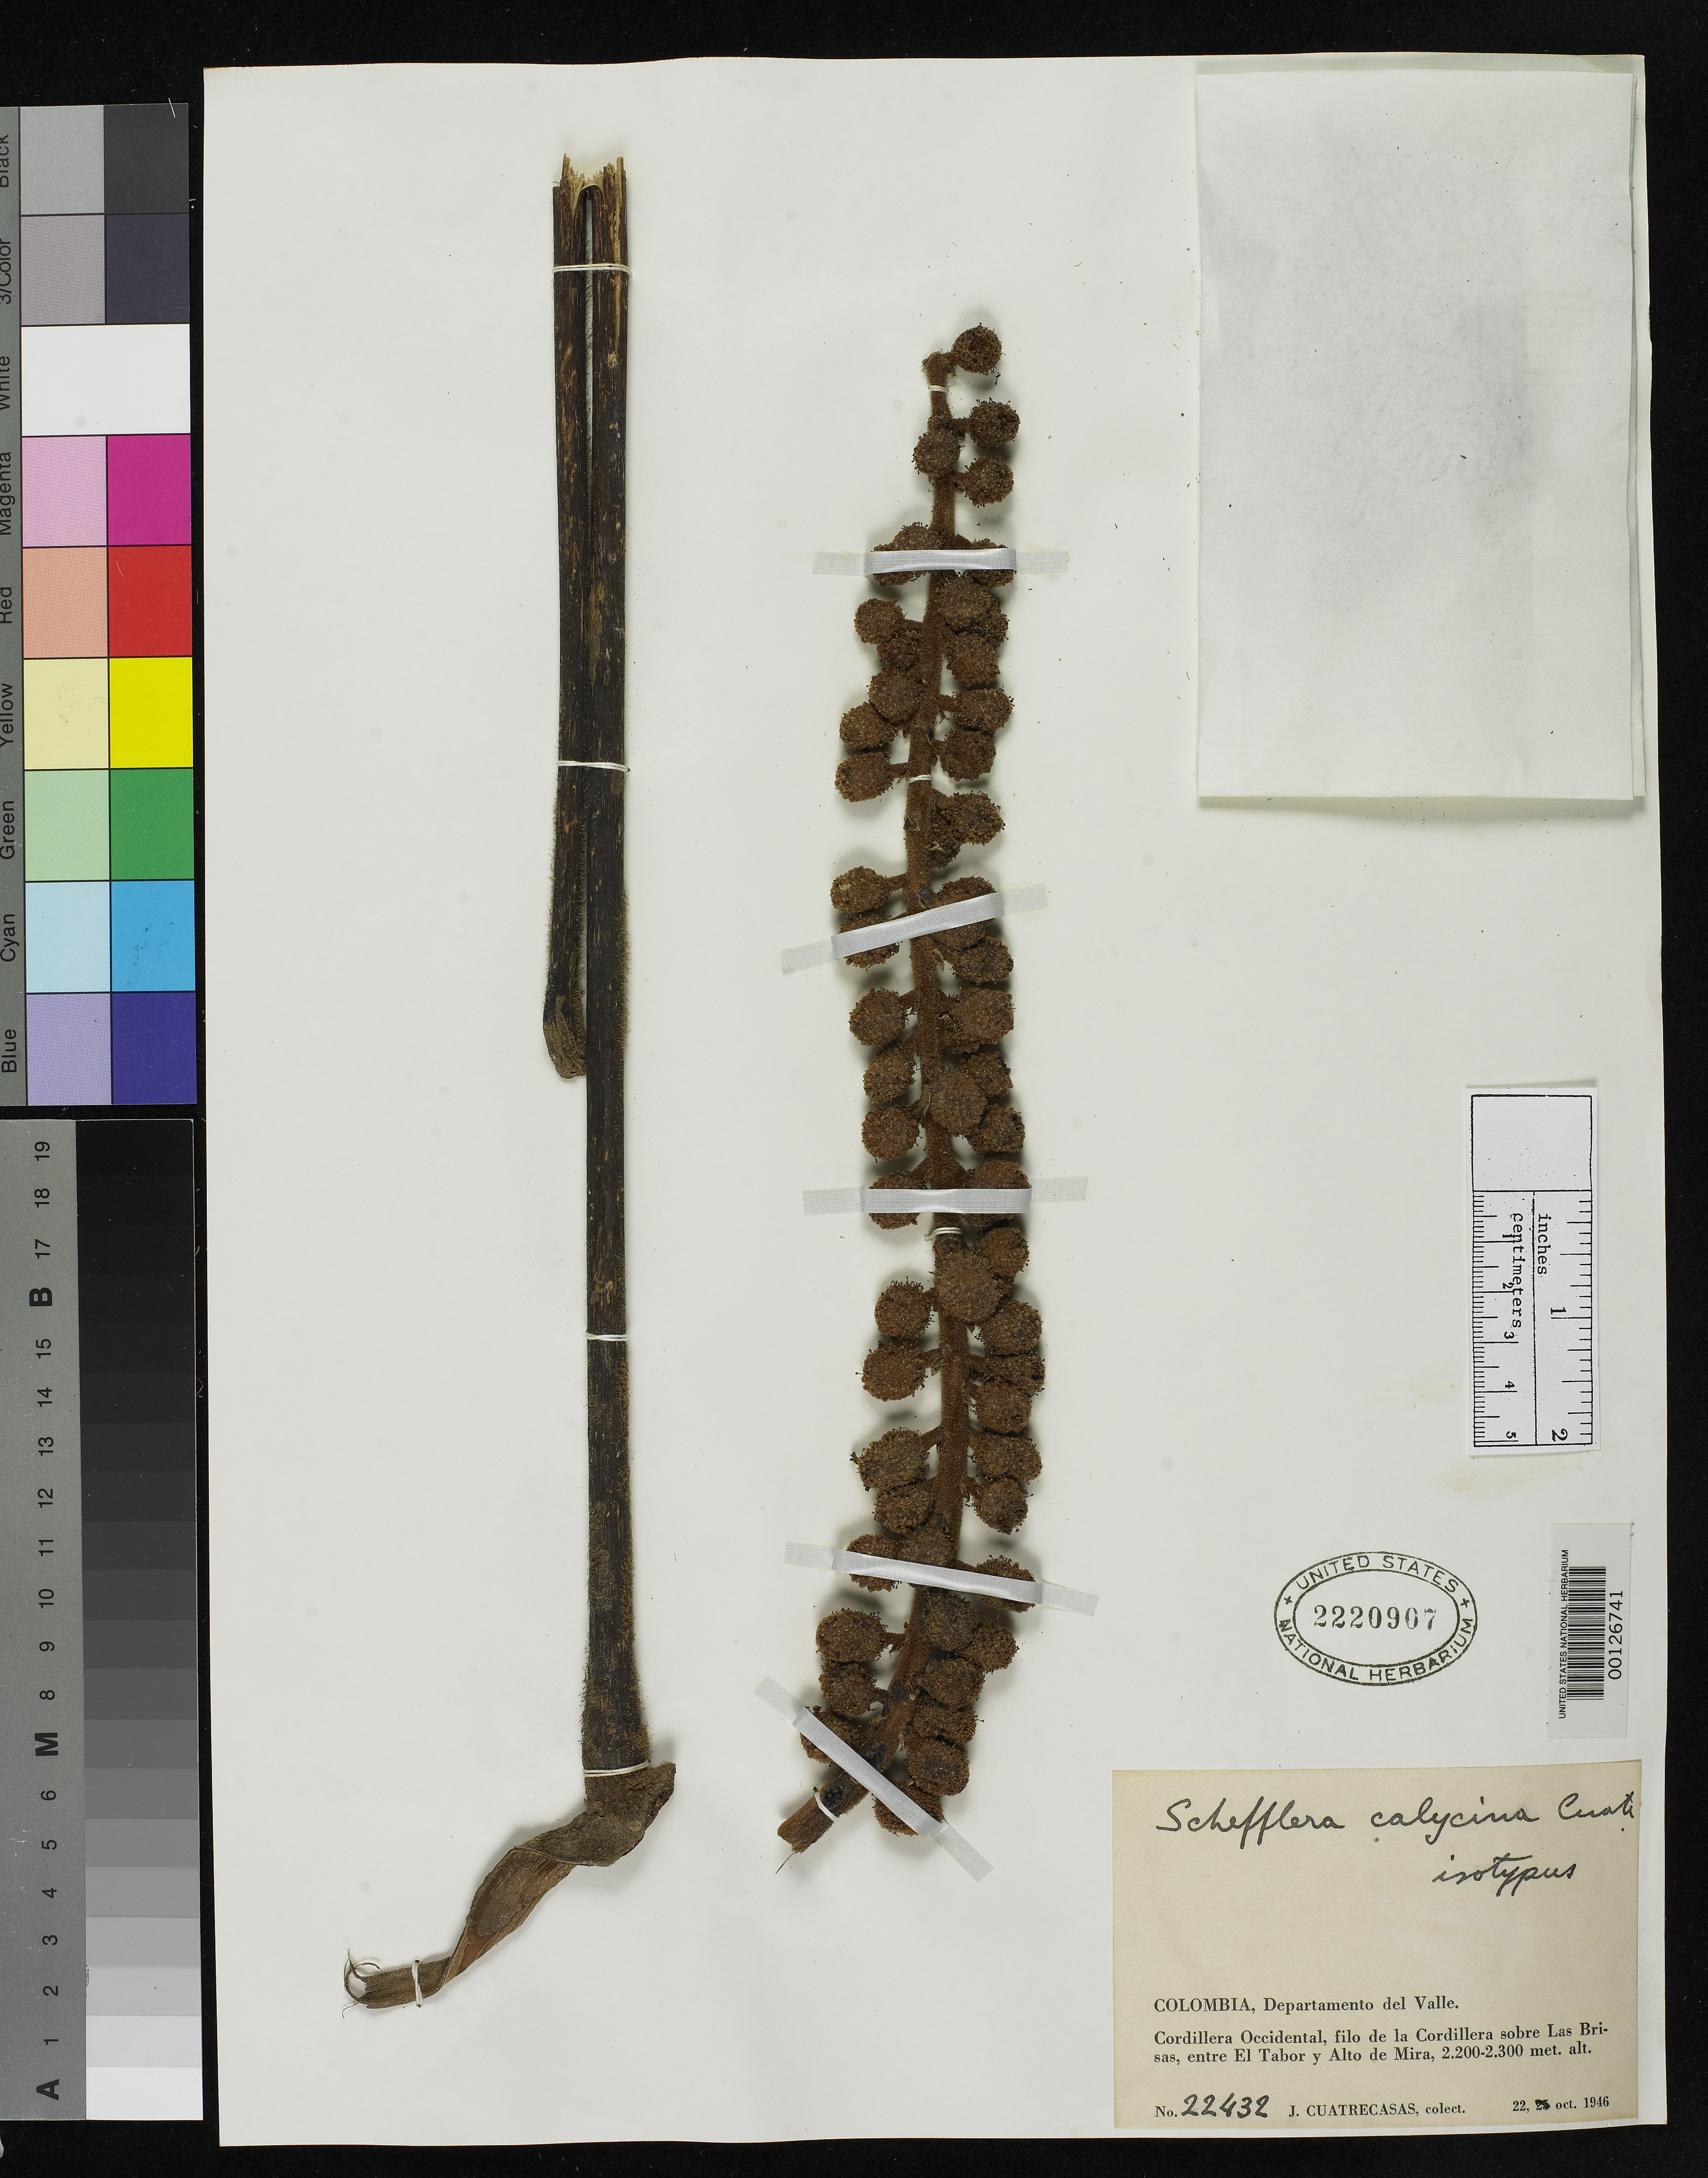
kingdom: Plantae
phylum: Tracheophyta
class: Magnoliopsida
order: Apiales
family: Araliaceae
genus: Schefflera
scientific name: Schefflera calycina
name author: Cuatrec.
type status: Isotype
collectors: J. Cuatrecasas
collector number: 22432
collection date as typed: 22 Oct 1946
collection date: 1946-10-22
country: Colombia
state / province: Valle del Cauca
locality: Cordillera Occidental, Filo de la Cordillera Sobre Las Brisas, entre El Tabor y Alto de Mira.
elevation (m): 2200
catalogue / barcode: US 2220907